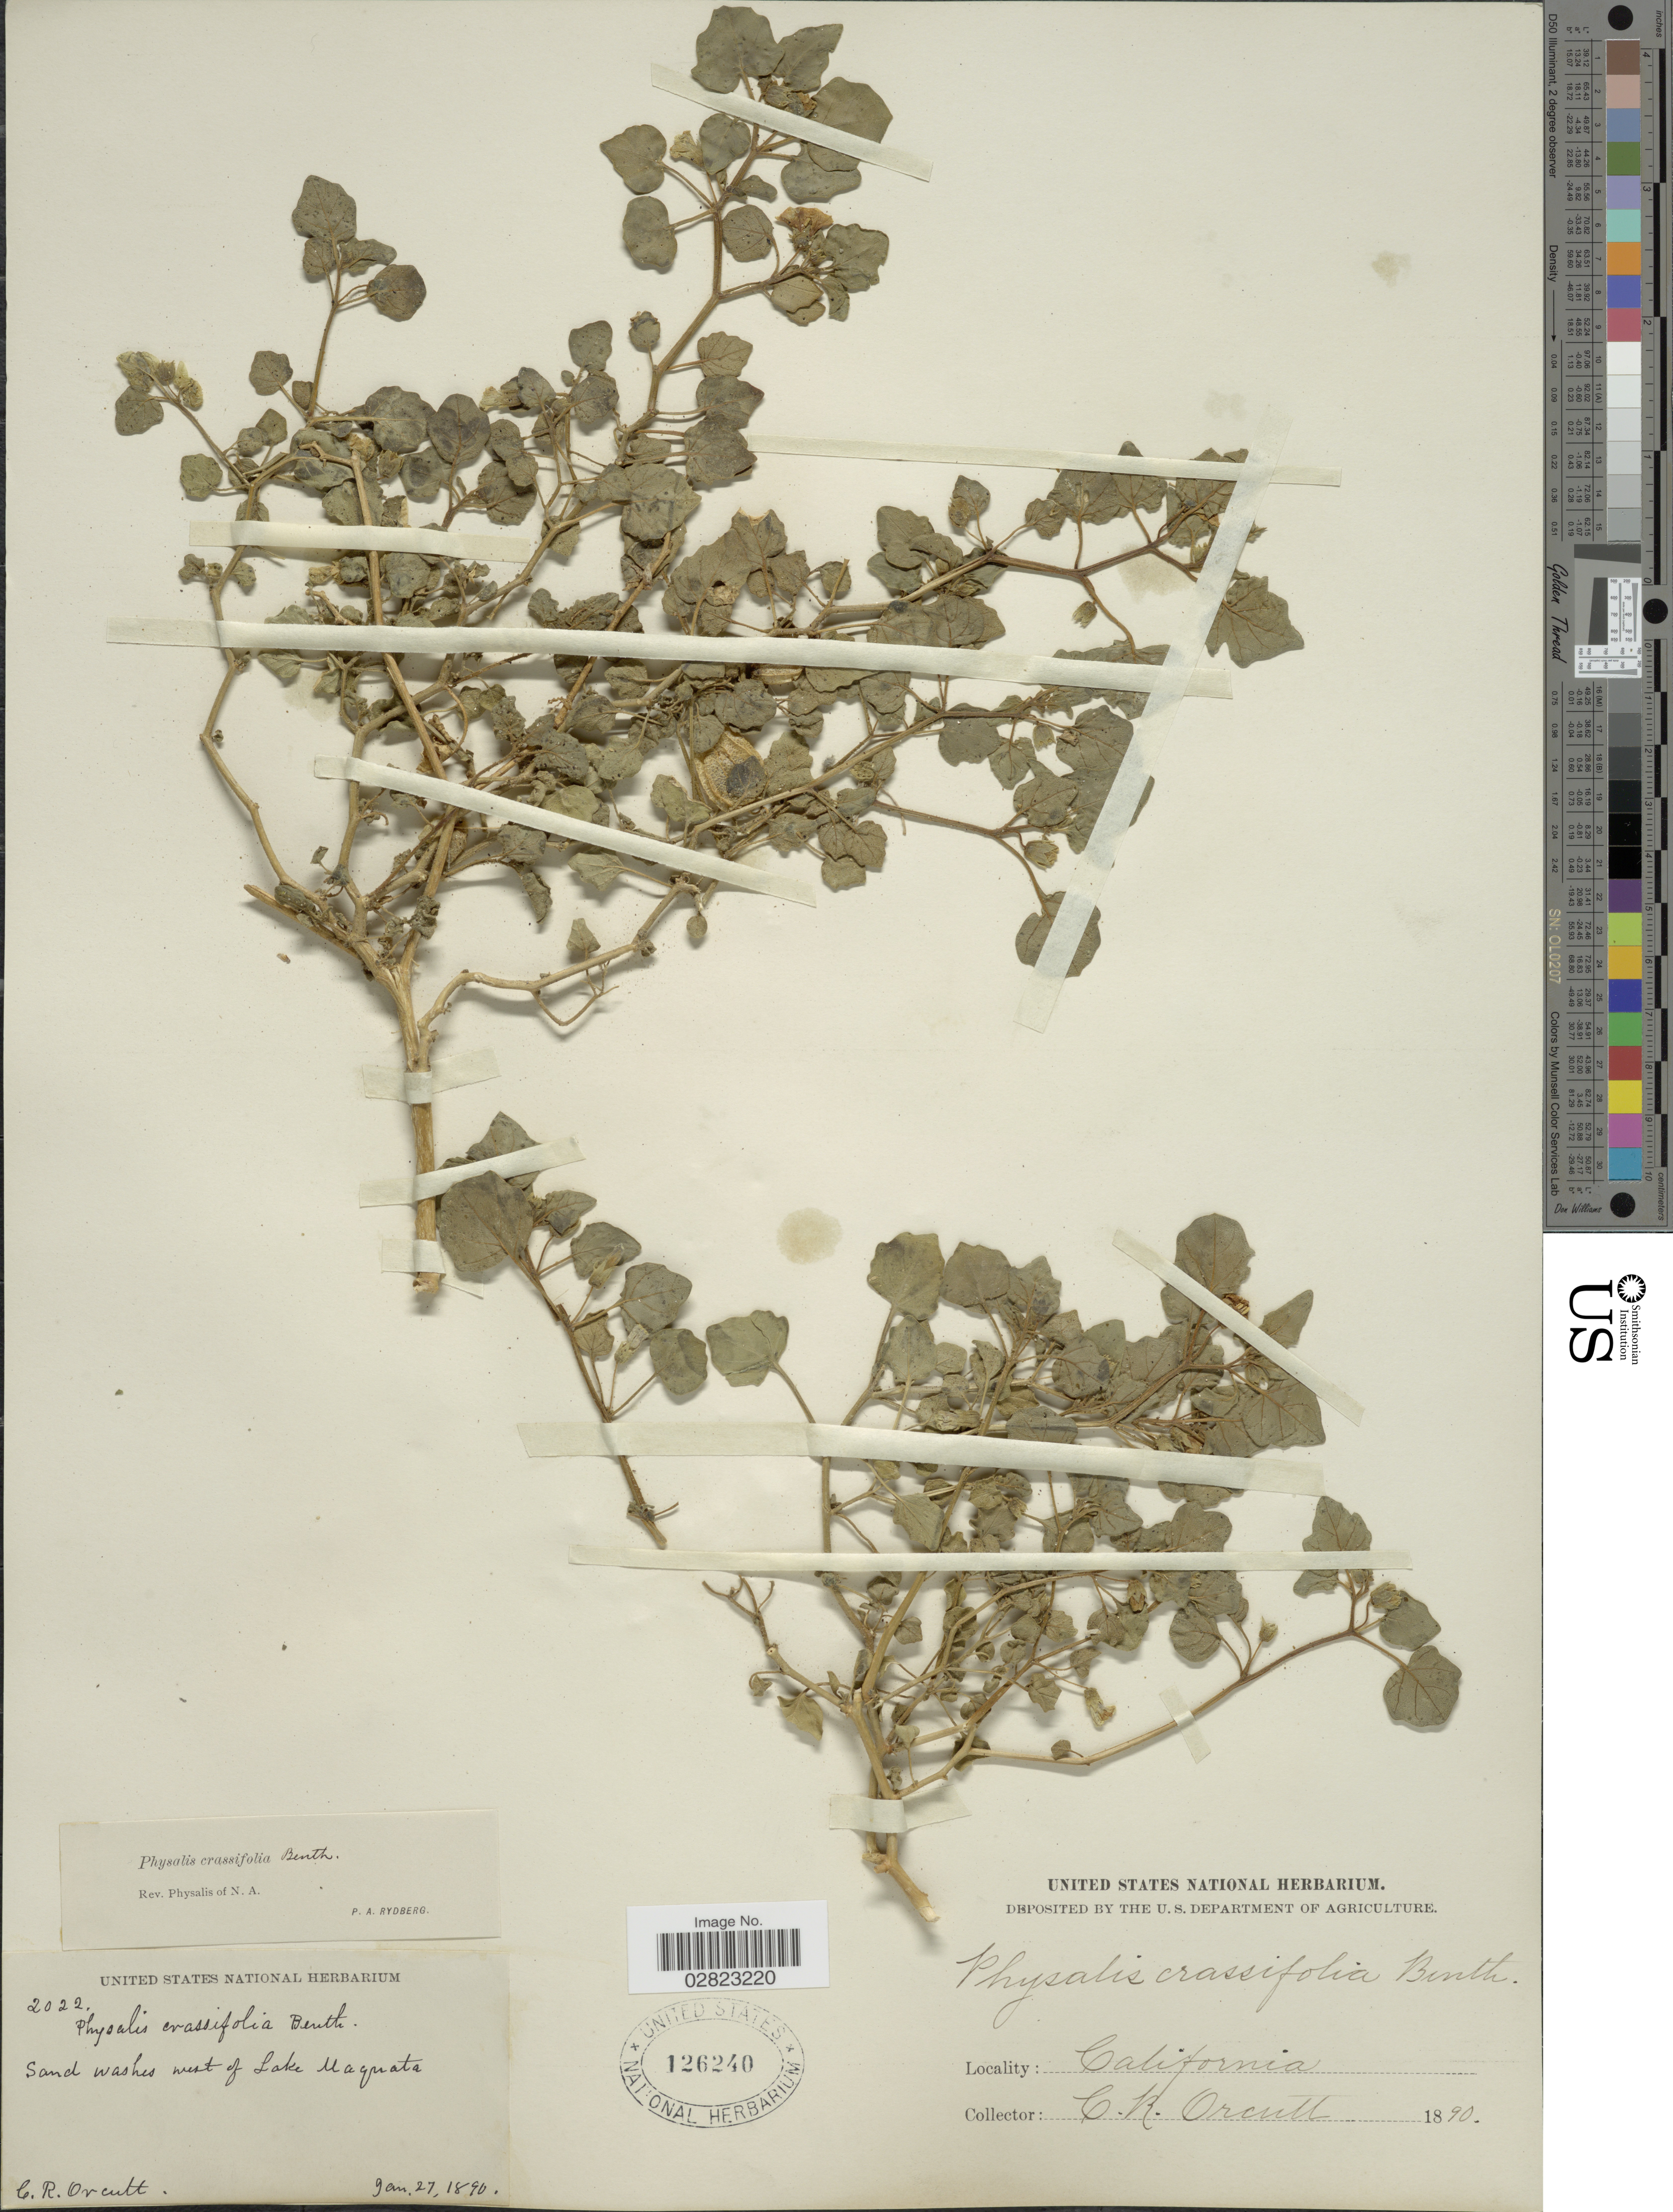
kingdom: Plantae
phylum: Tracheophyta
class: Magnoliopsida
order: Solanales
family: Solanaceae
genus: Physalis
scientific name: Physalis crassifolia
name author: Benth.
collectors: C. R. Orcutt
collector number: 2022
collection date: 1890-01-27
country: United States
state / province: California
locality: West of Lake Maquata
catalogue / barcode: US 126240